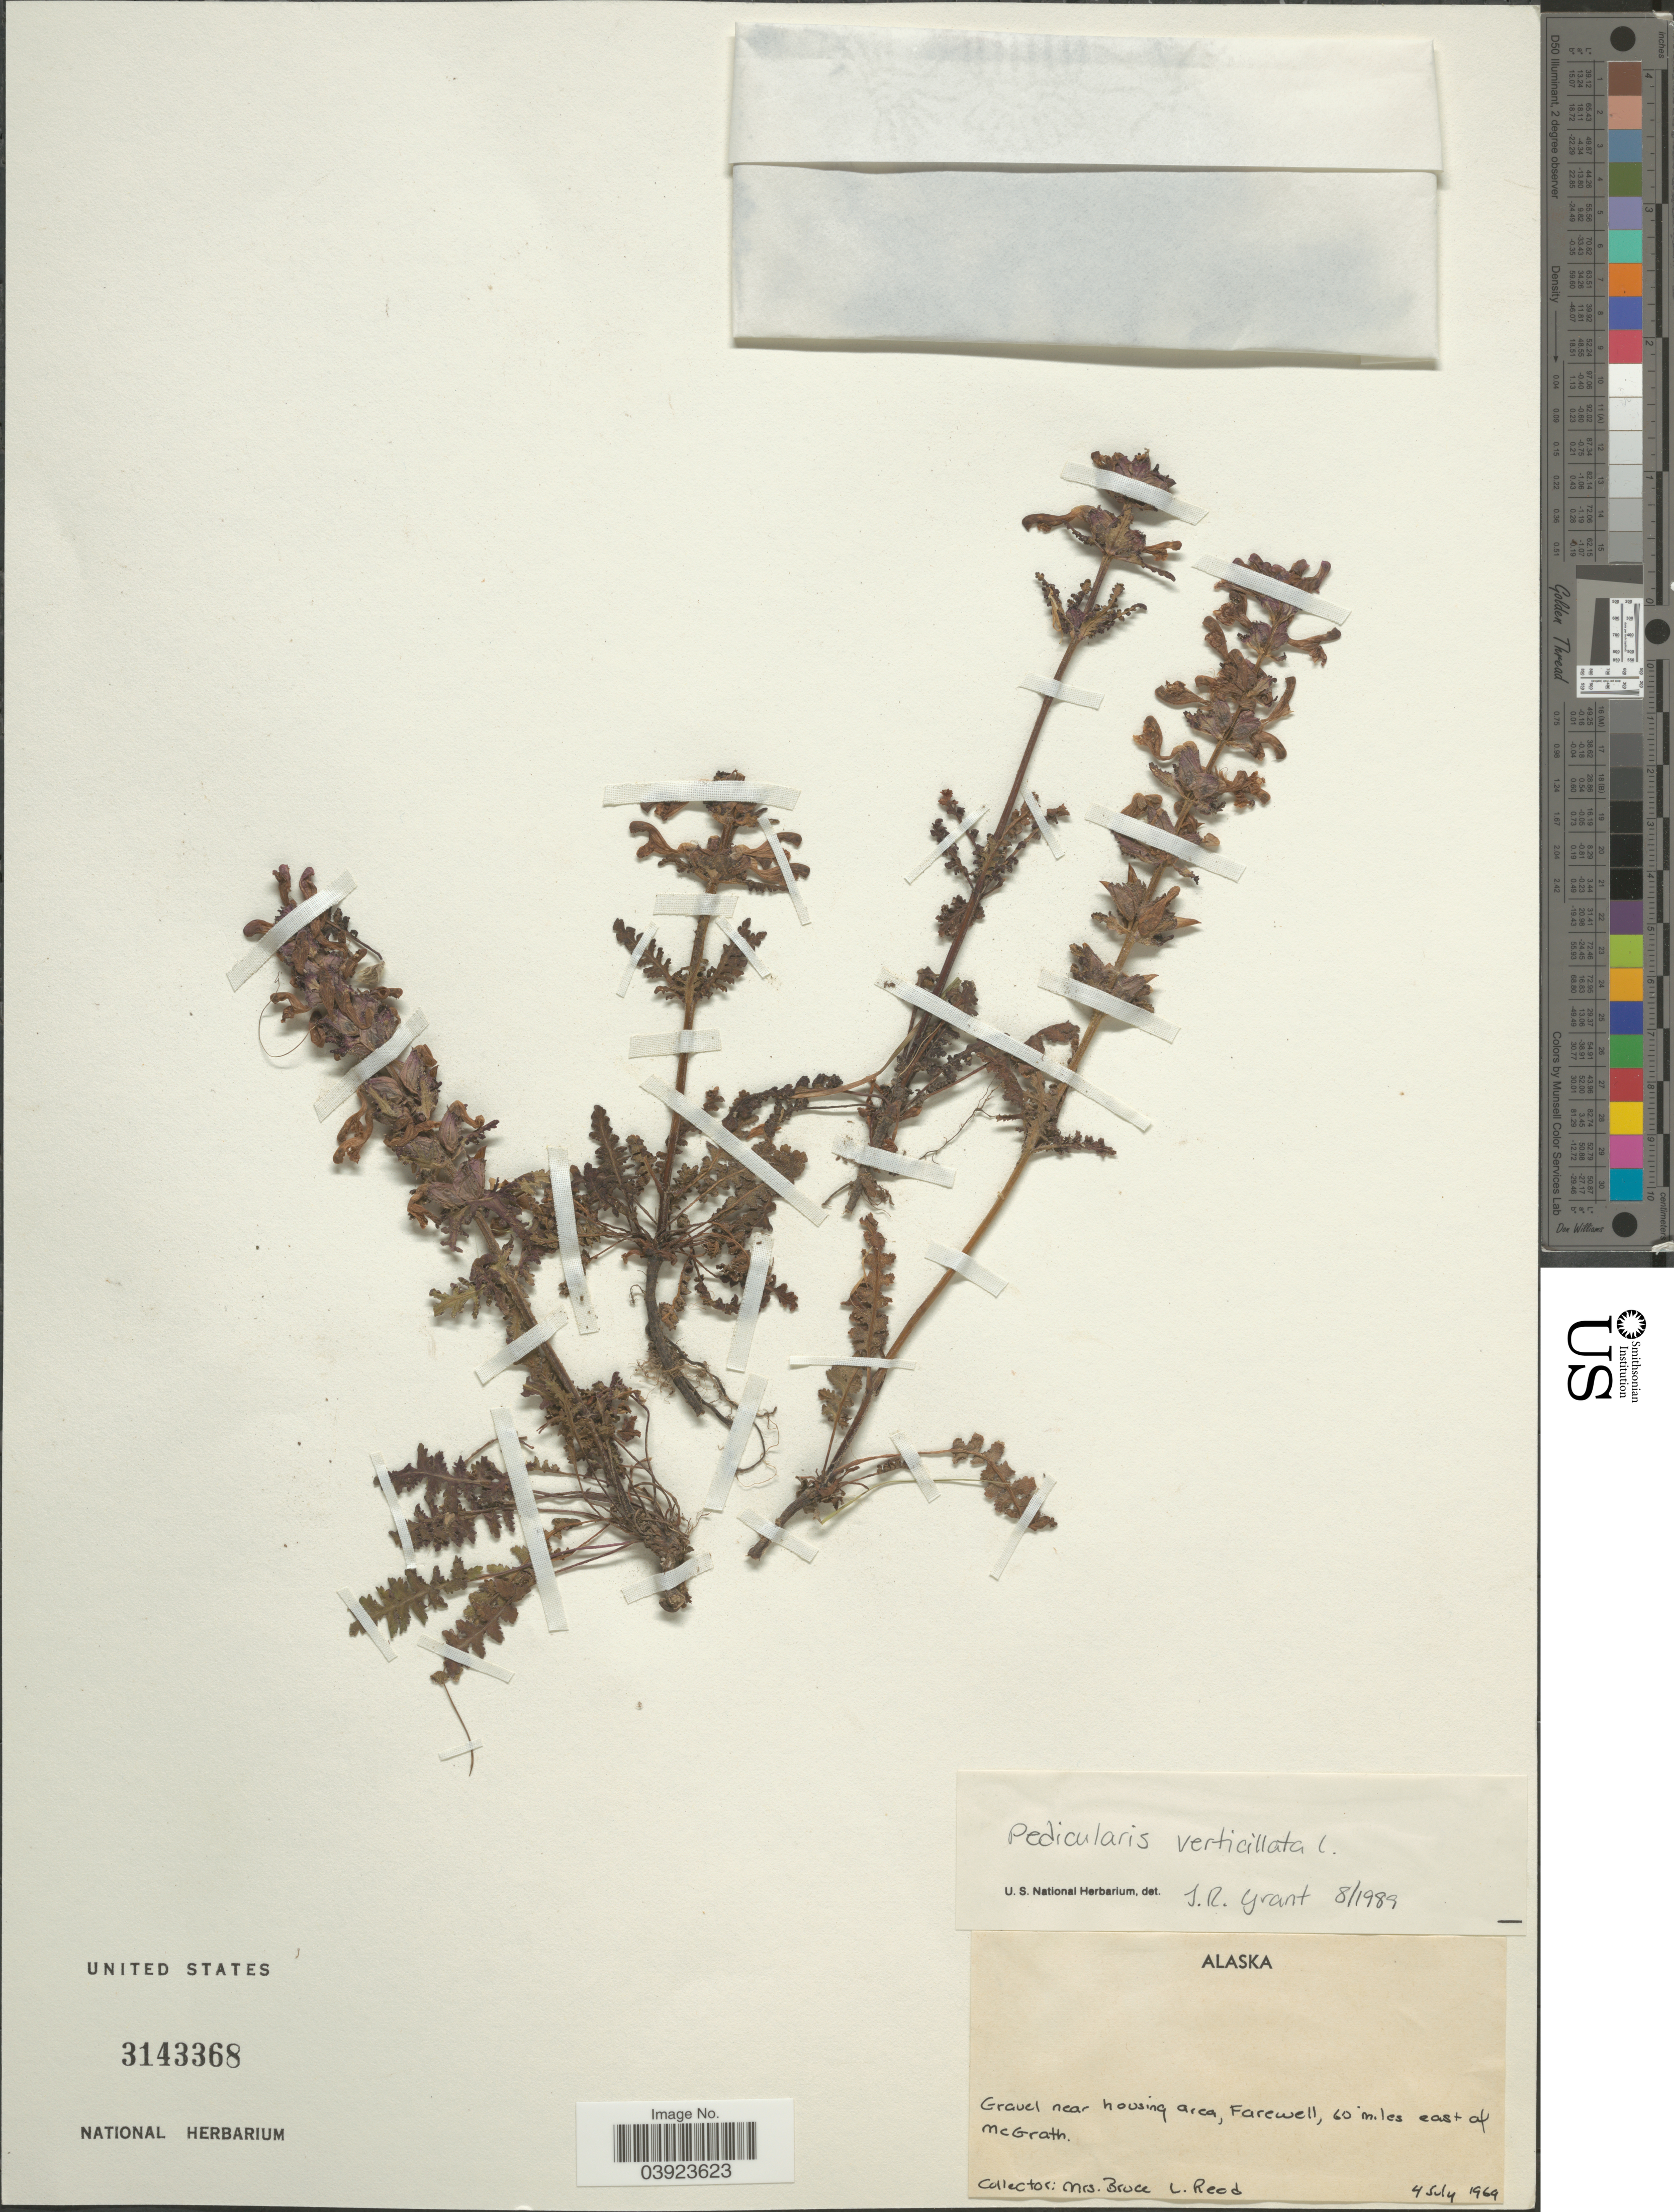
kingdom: Plantae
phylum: Tracheophyta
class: Magnoliopsida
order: Lamiales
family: Orobanchaceae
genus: Pedicularis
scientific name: Pedicularis verticillata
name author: L.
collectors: B. Reed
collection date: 1969-07-04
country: United States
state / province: Alaska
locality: Gravel near housing area, Farewell, 60 miles east of McGrath.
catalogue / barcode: US 3143368